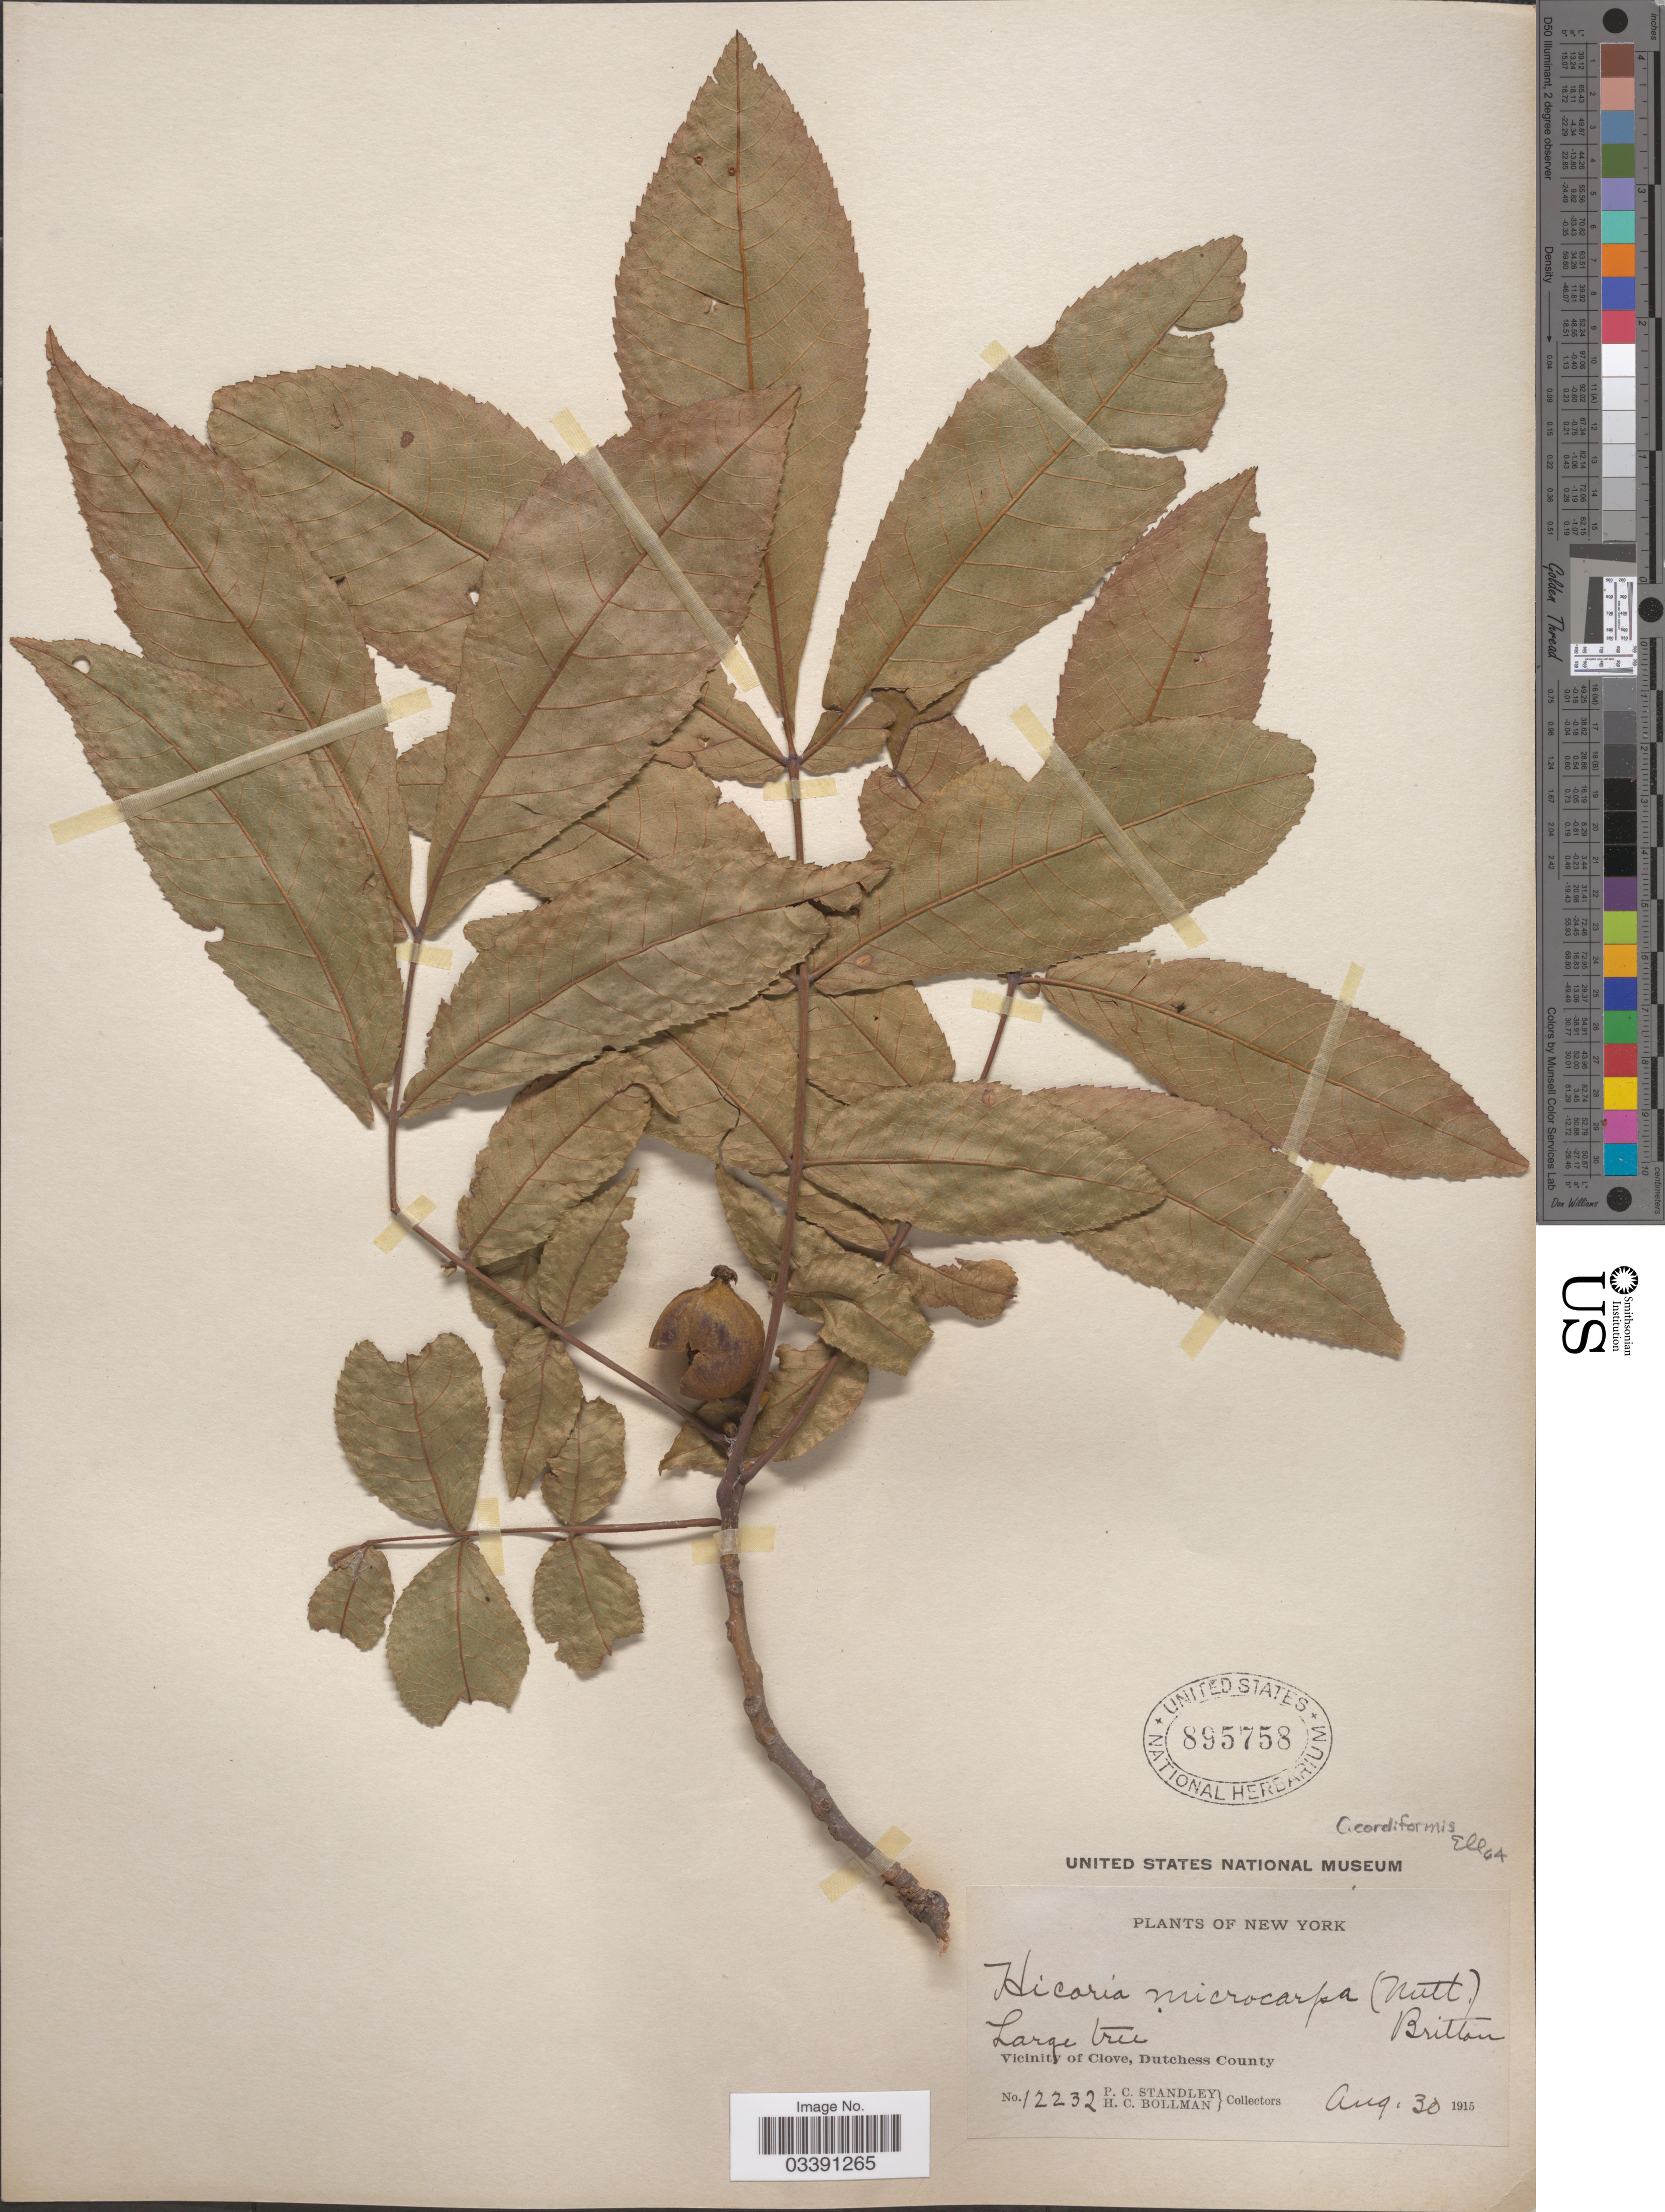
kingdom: Plantae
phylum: Tracheophyta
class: Magnoliopsida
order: Fagales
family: Juglandaceae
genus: Carya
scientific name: Carya cordiformis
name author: (Wangenh.) K. Koch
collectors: P. C. Standley & H. C. Bollman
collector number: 12232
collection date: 1915-08-30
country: United States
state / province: New York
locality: Vicinity of Clove, Dutchess County.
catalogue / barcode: US 895758